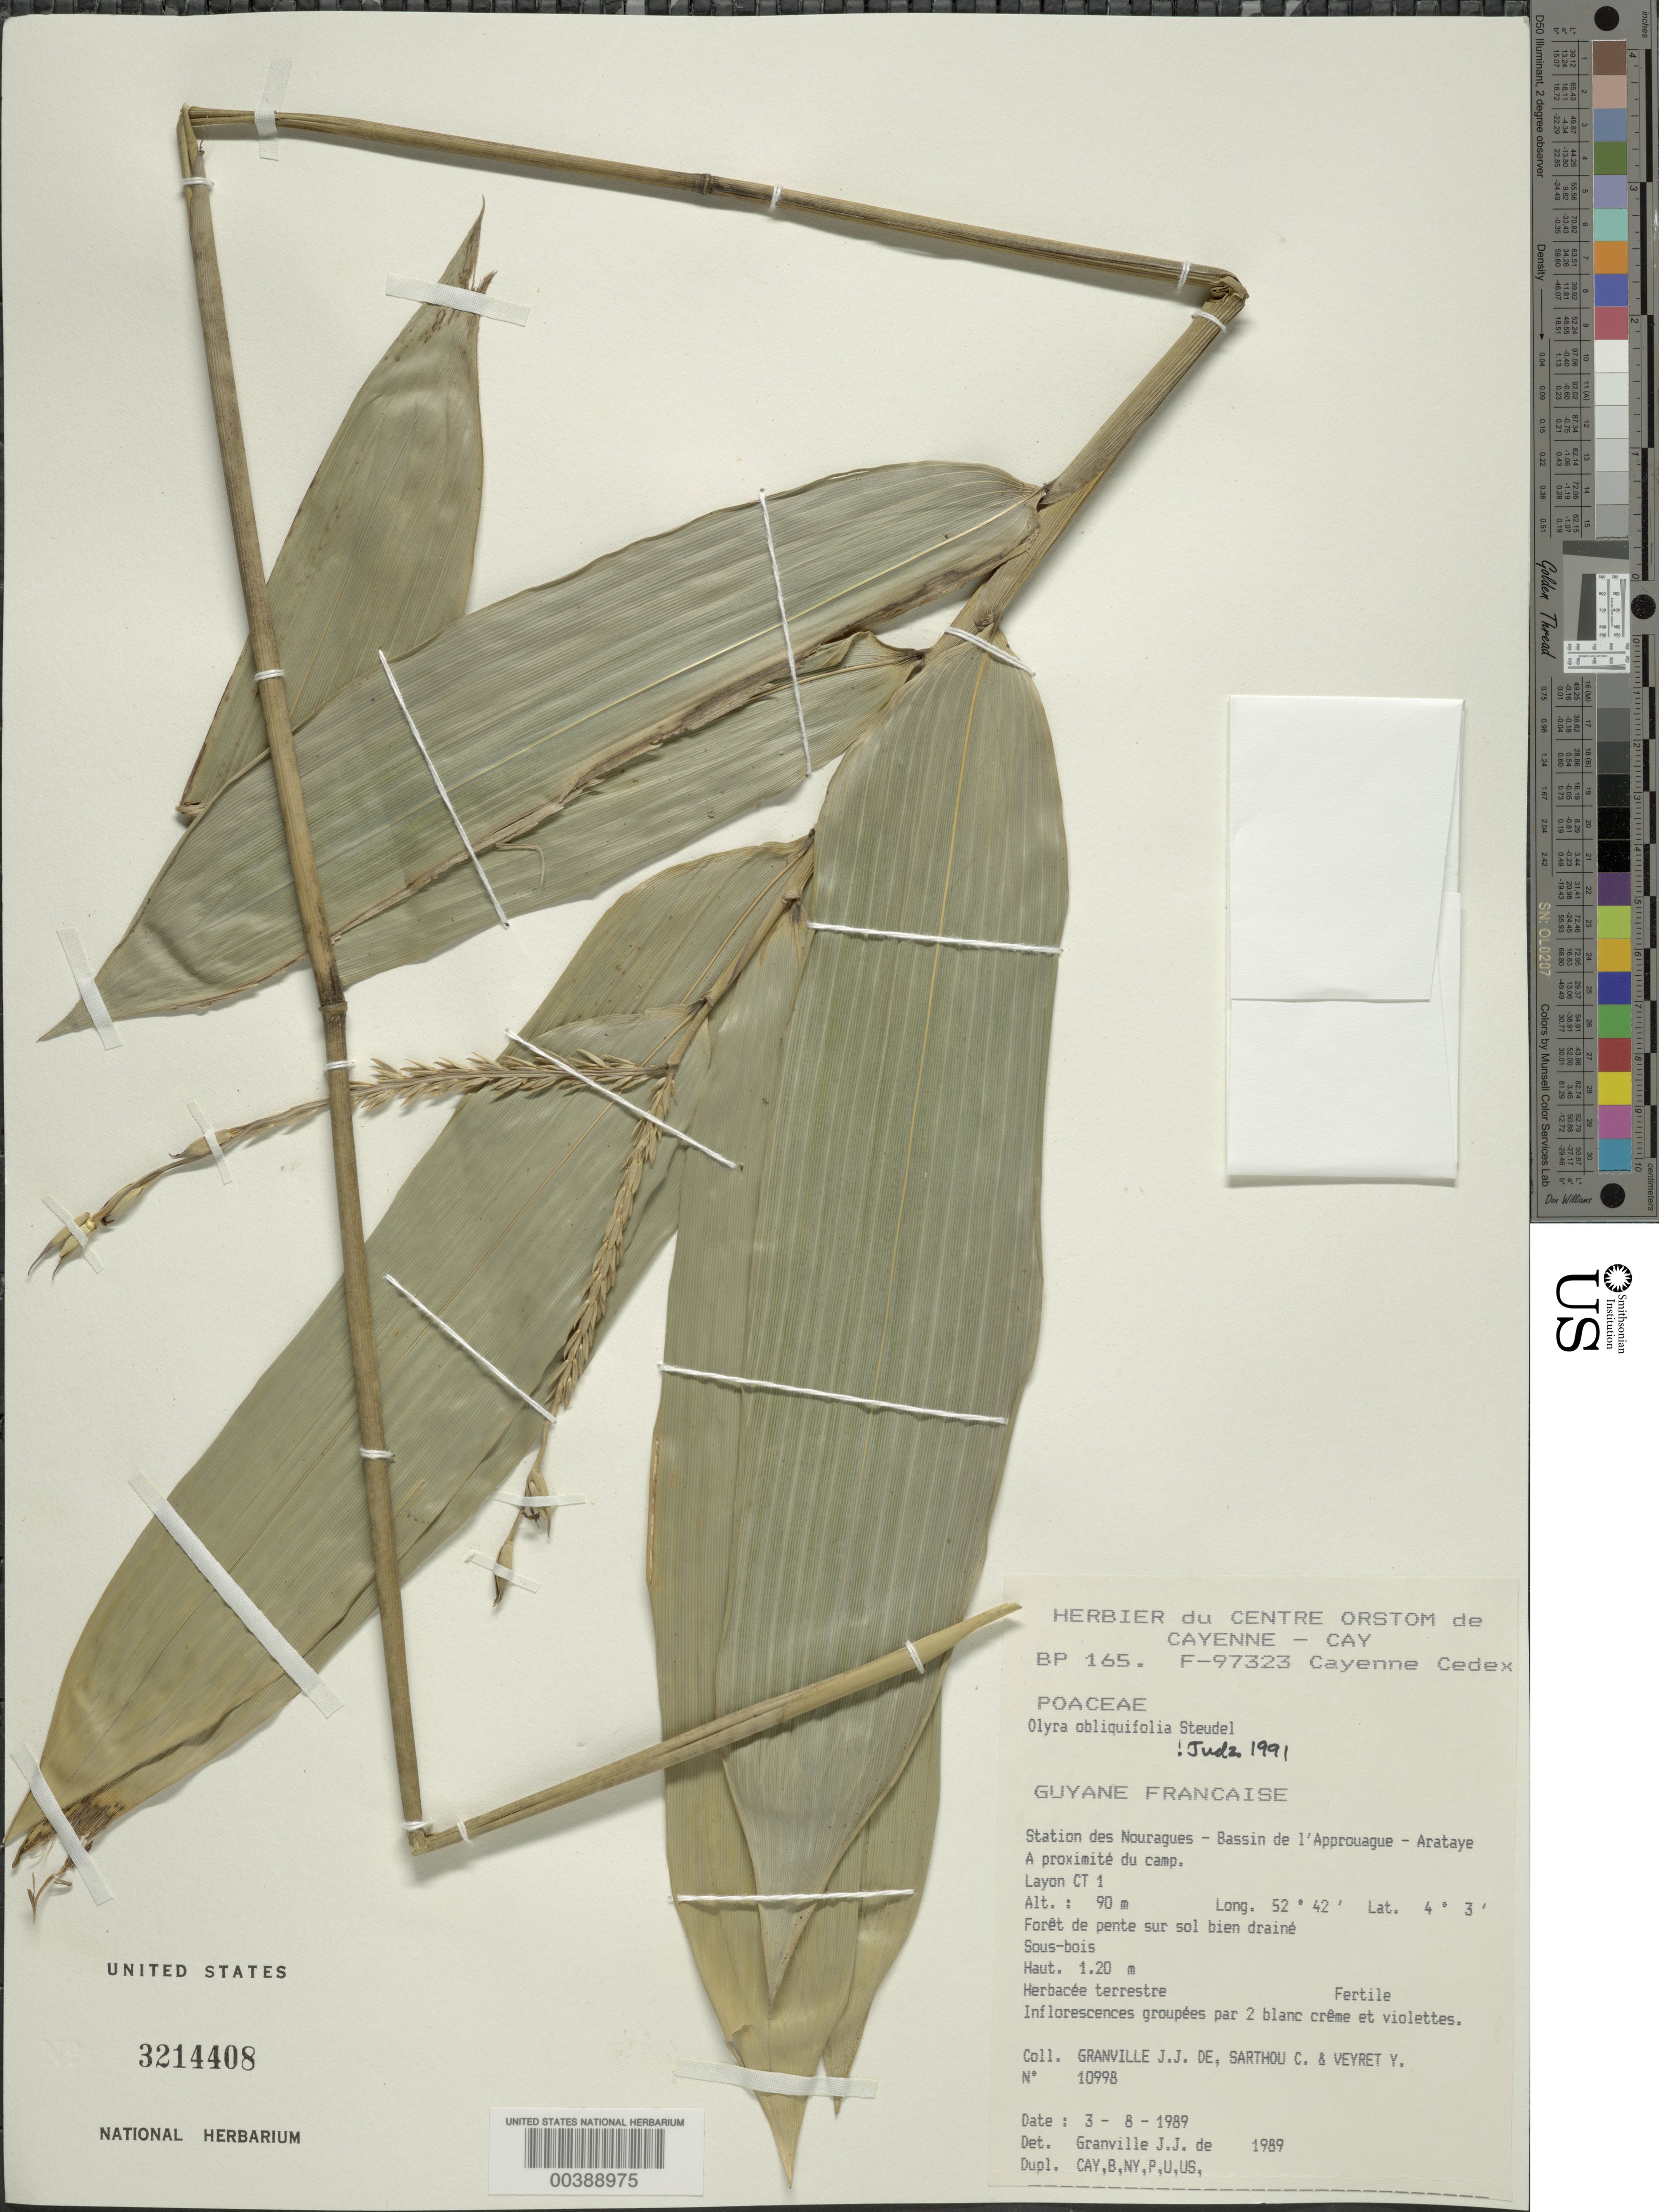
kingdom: Plantae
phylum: Tracheophyta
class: Liliopsida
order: Poales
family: Poaceae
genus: Olyra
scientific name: Olyra obliquifolia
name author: Steud.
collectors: J.-J. de Granville, C. Sarthou & Y. Veyret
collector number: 10998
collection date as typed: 03 Aug 1989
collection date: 1989-08-03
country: French Guiana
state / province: Cayenne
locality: Station des nouragues; bassin de l'approuague; araaye; a 600 m au sud du camp. [in former inini arrondissement.]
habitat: Foret de pente sur sol bien draine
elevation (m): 90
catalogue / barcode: US 3214408